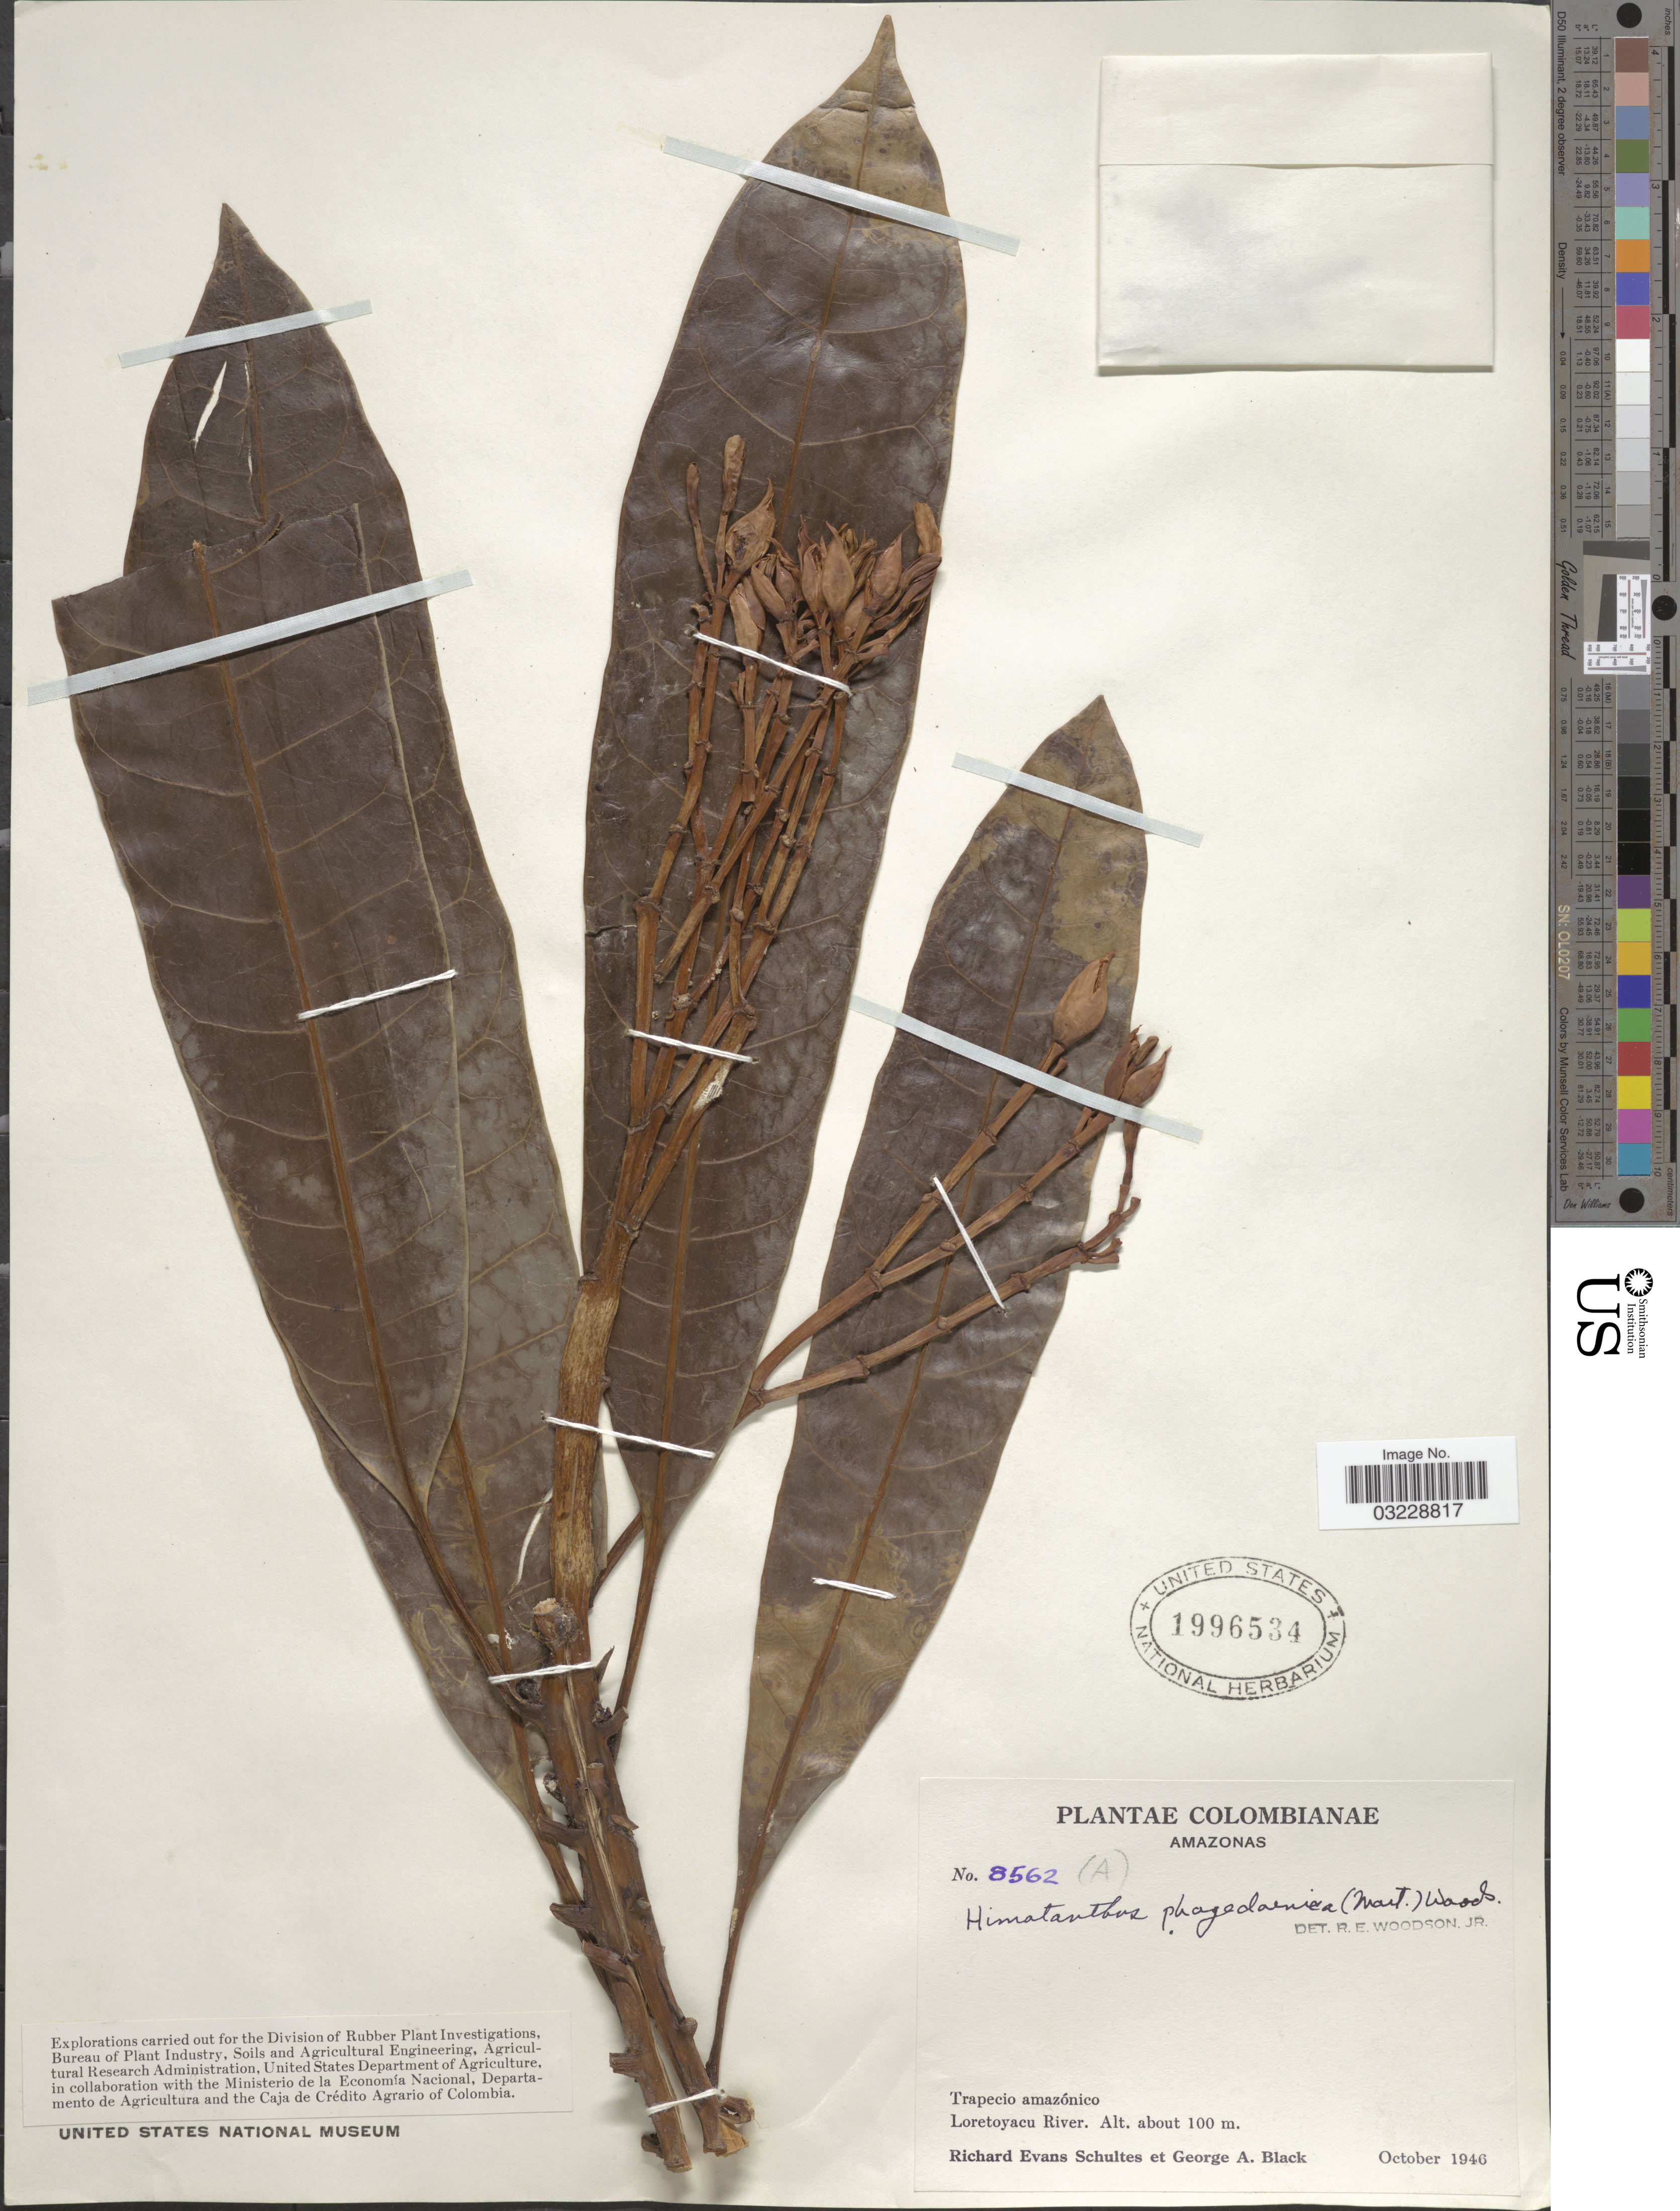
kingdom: Plantae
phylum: Tracheophyta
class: Magnoliopsida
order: Gentianales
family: Apocynaceae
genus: Himatanthus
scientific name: Himatanthus phagedaenicus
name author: (Mart.) Woodson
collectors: R. E. Schultes & G. A. Black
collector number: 8562(A)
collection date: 1946-10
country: Colombia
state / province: Amazônas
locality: Trapecio amazónico. Loretoyacu River.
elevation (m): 100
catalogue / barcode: US 1996534